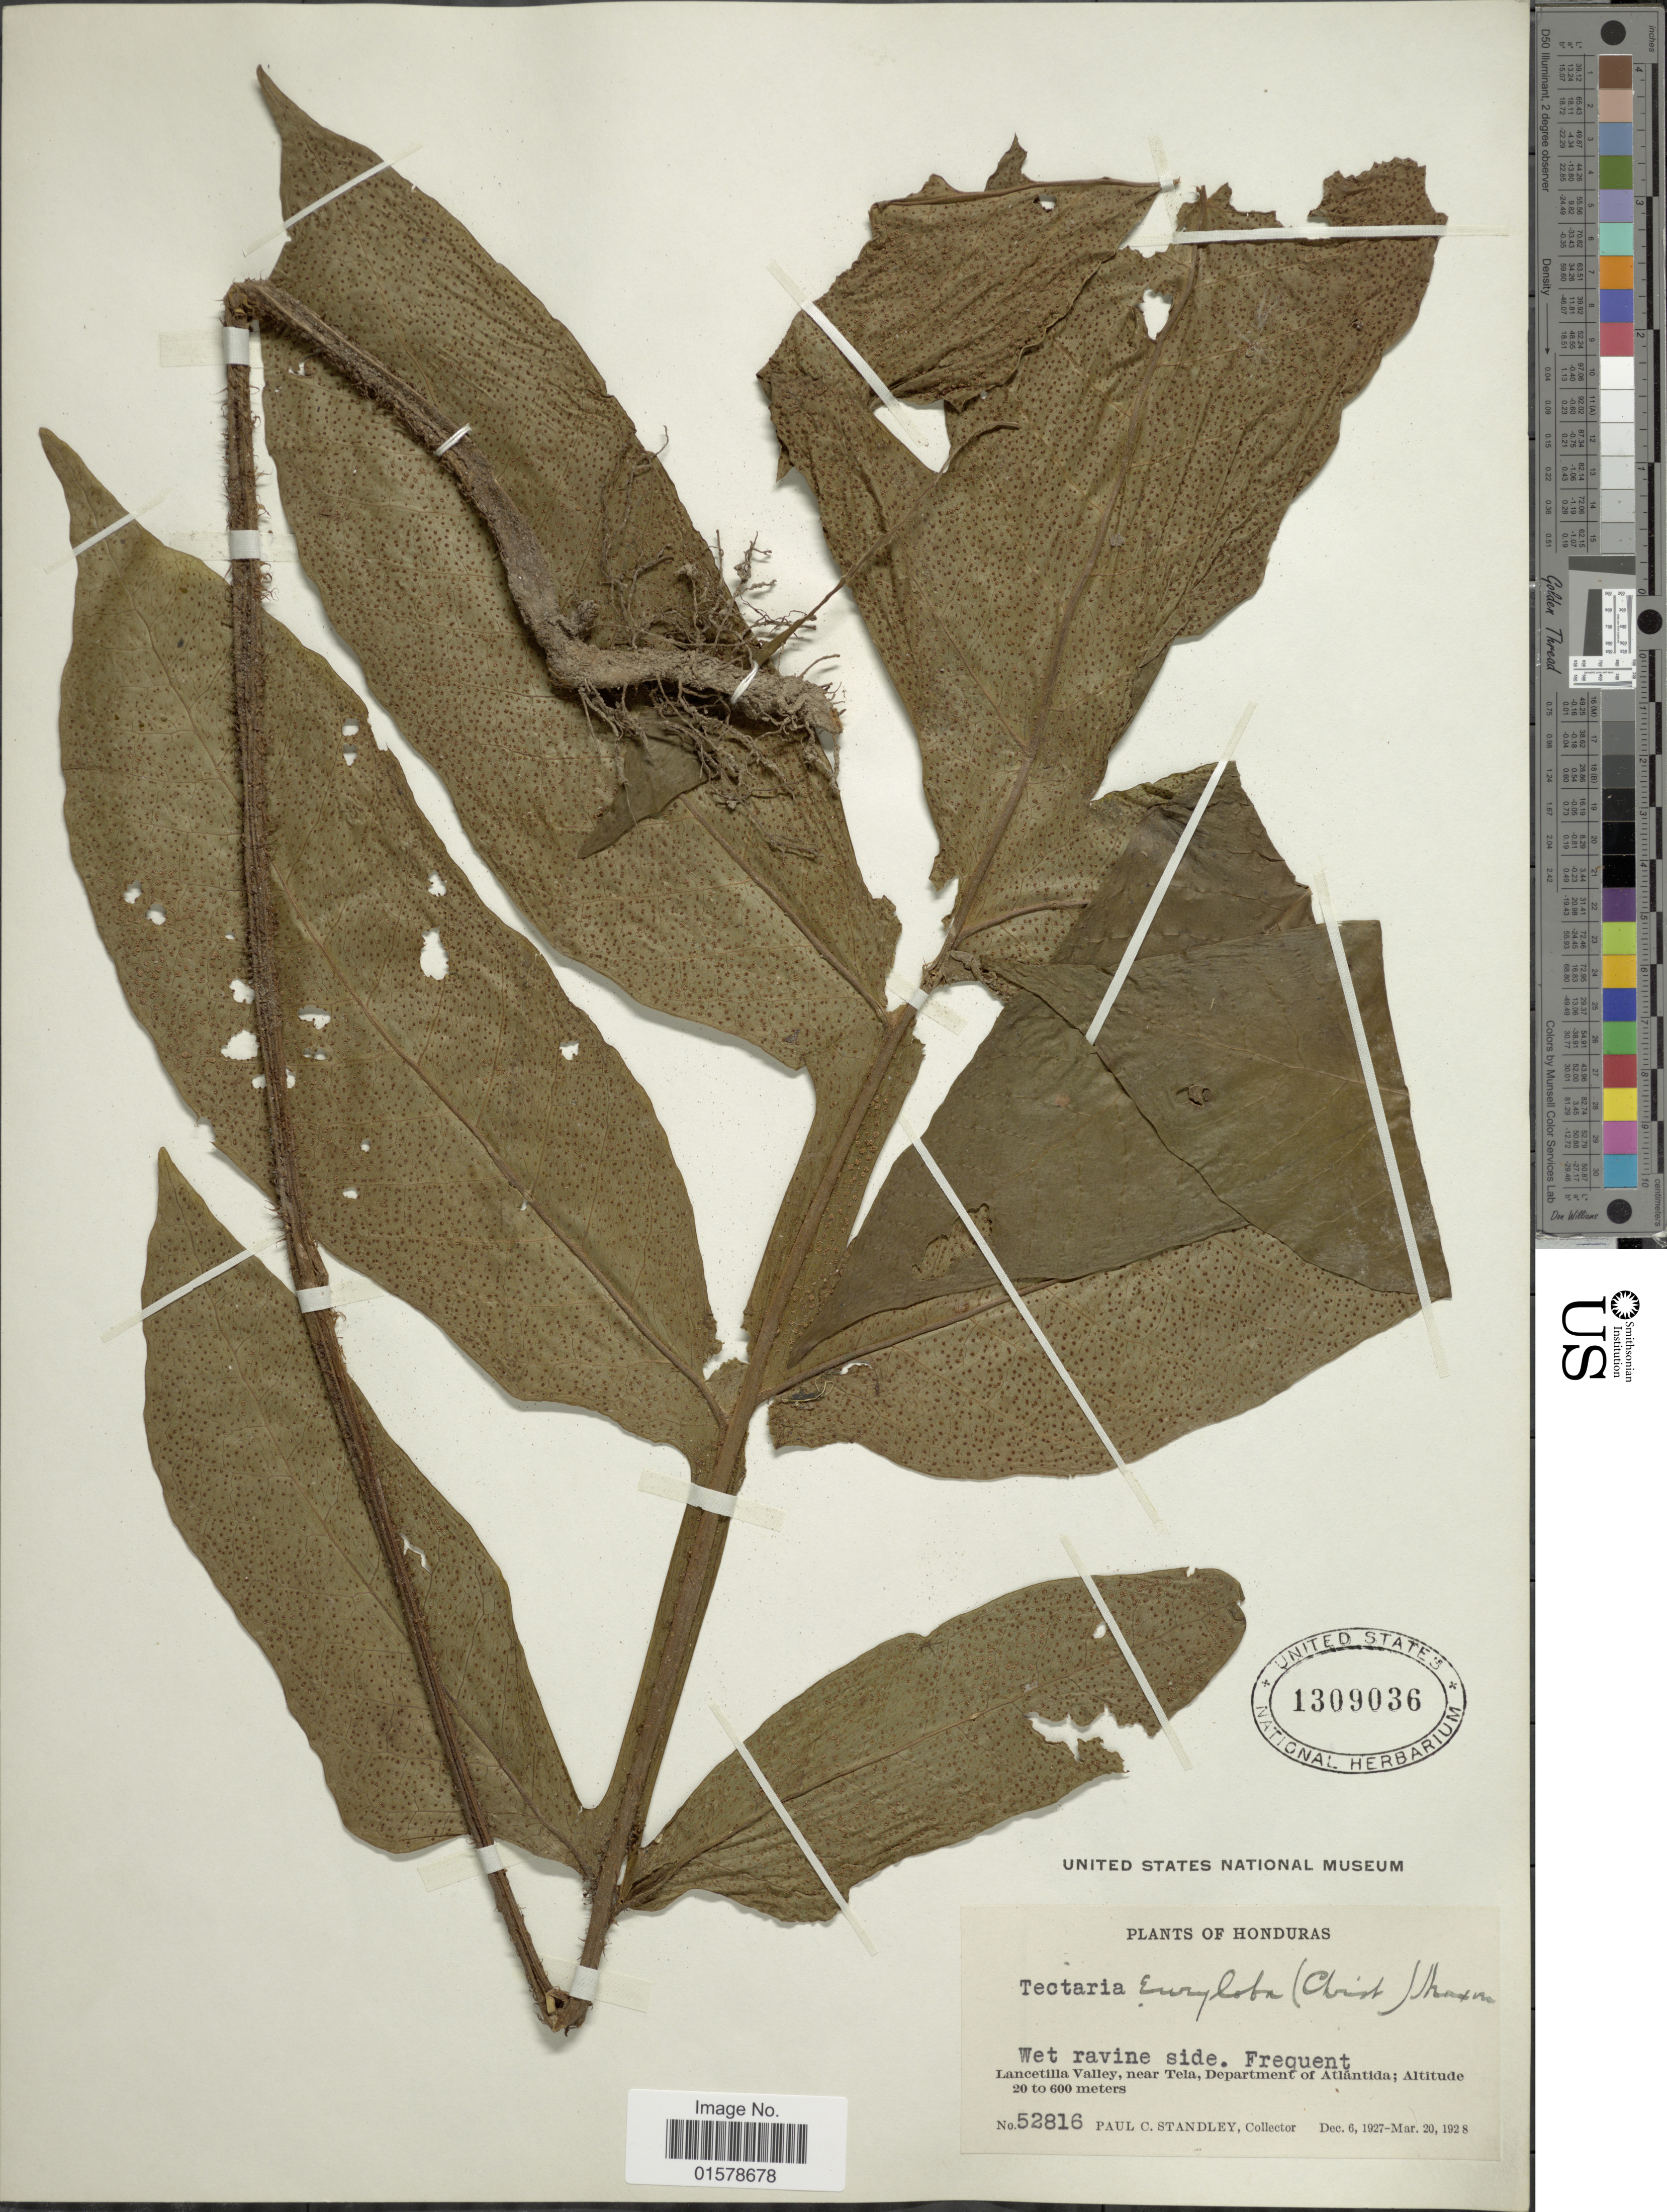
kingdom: Plantae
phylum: Tracheophyta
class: Polypodiopsida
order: Polypodiales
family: Tectariaceae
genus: Tectaria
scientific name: Tectaria nicotianifolia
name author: (Baker) C. Chr.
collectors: P. C. Standley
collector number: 52816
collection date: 1927-12-06/1928-03-20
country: Honduras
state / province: Atlántida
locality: Lancetilla Valley, near Tela, Department of Atlantida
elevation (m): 20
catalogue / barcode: US 1309036